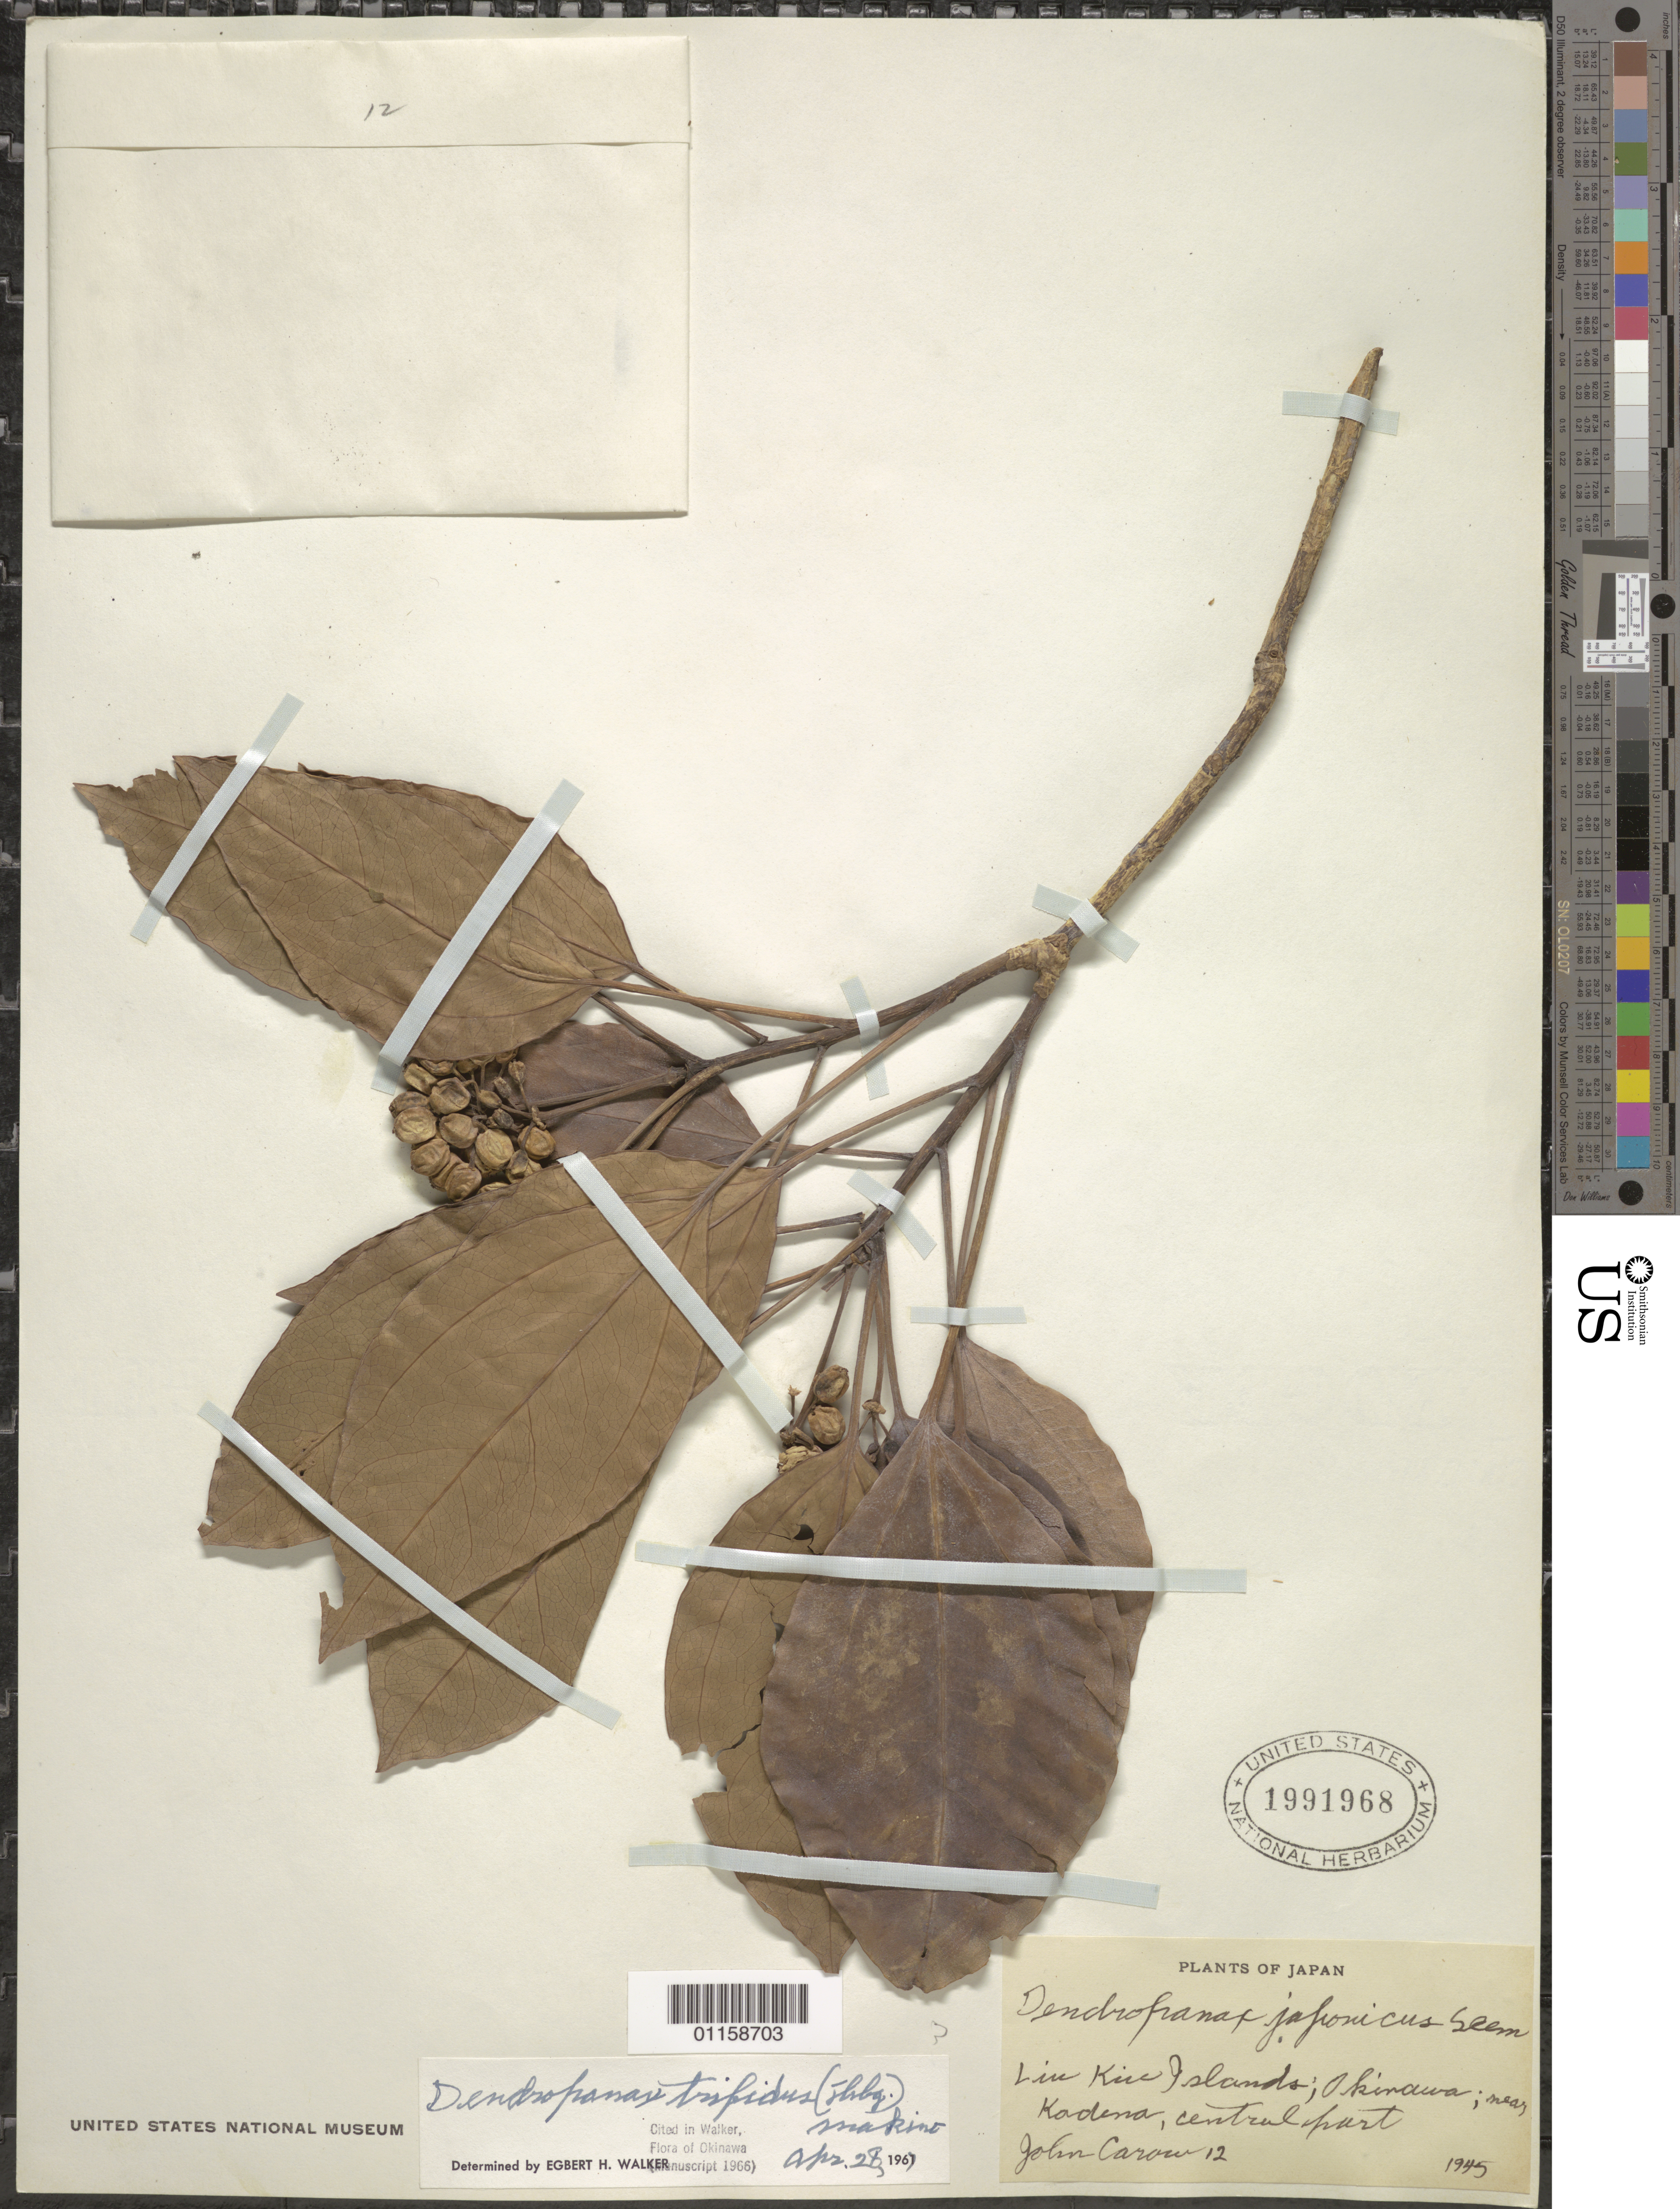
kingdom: Plantae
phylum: Tracheophyta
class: Magnoliopsida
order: Apiales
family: Araliaceae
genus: Dendropanax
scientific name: Dendropanax trifidus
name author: (Thunb.) Makino & Hara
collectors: J. Carow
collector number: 12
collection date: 1945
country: Japan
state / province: Okinawa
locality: Near Kadena.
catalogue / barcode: US 1991968